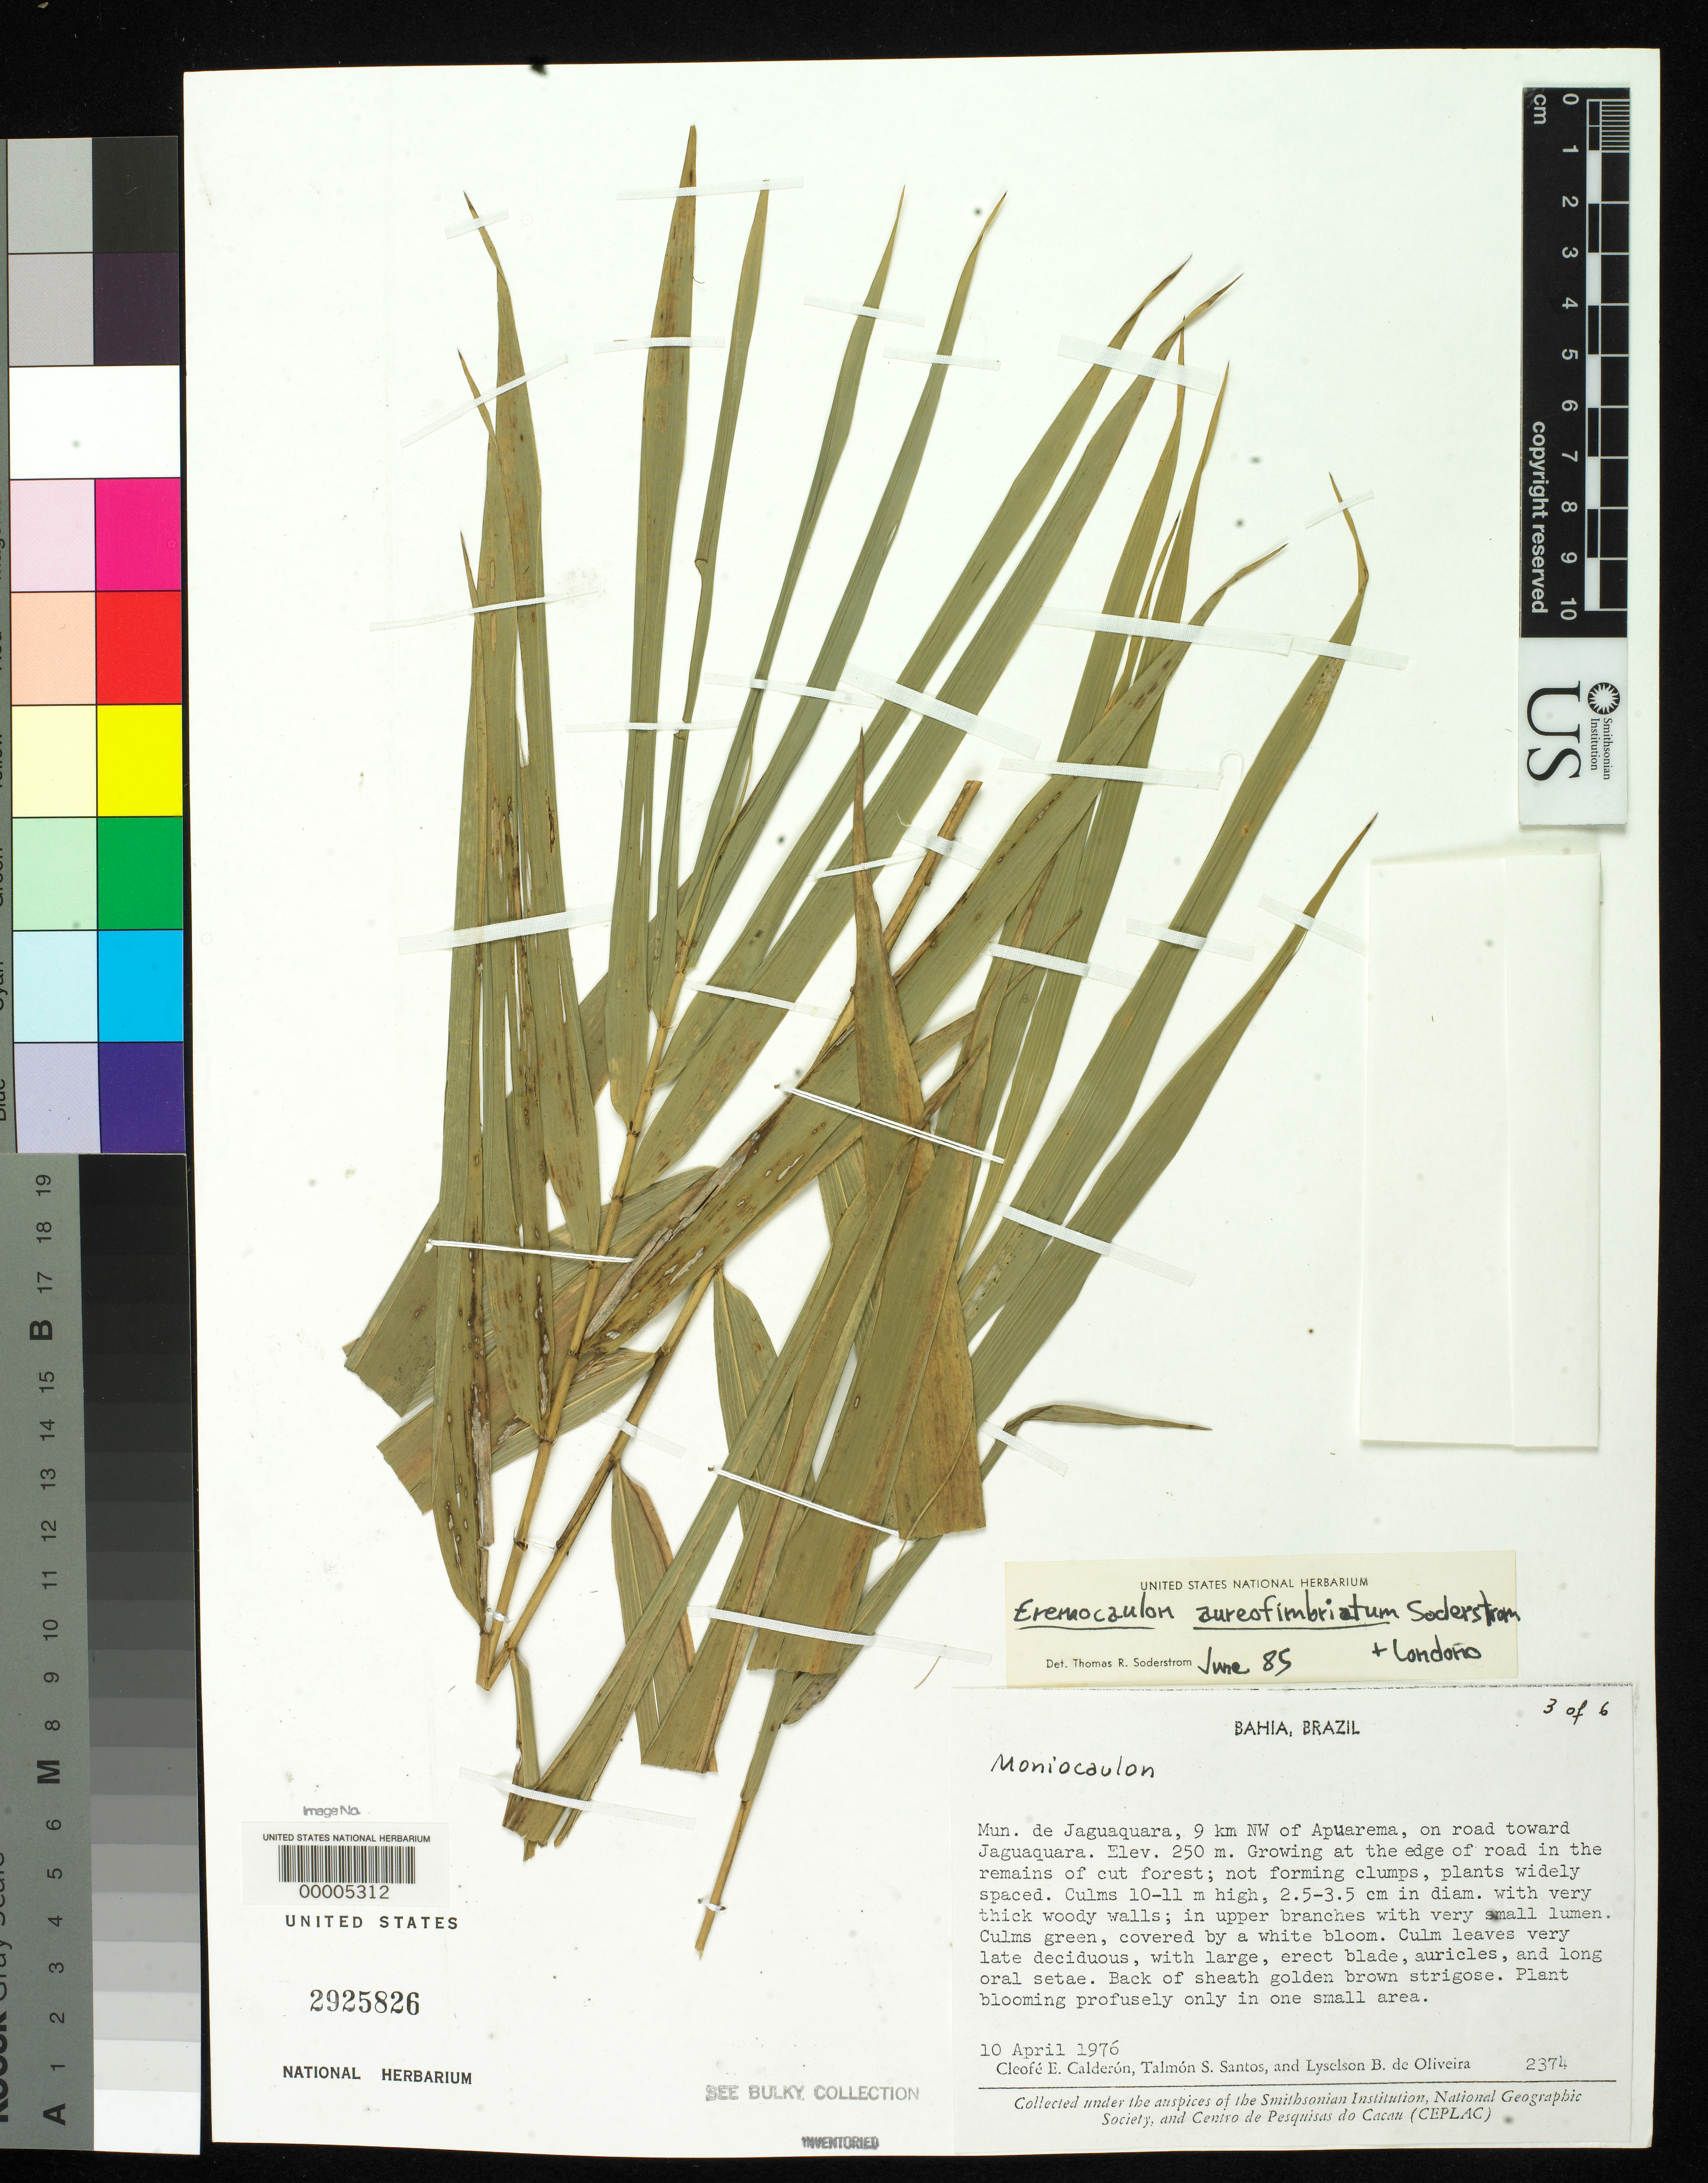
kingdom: Plantae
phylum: Tracheophyta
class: Liliopsida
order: Poales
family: Poaceae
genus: Eremocaulon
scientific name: Eremocaulon aureofimbriatum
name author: Soderstr. & Londoño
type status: Isotype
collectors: C. E. Calderón, T. S. Santos & L. de Oliveira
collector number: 2374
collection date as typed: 10 Apr 1976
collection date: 1976-04-10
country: Brazil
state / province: Bahia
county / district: Jaguaquara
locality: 9 km NW of Apuarema, on rd. to Jaguaquara.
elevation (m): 250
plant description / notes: Additional type material filed separately with bulky bamboos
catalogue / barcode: US 2925826